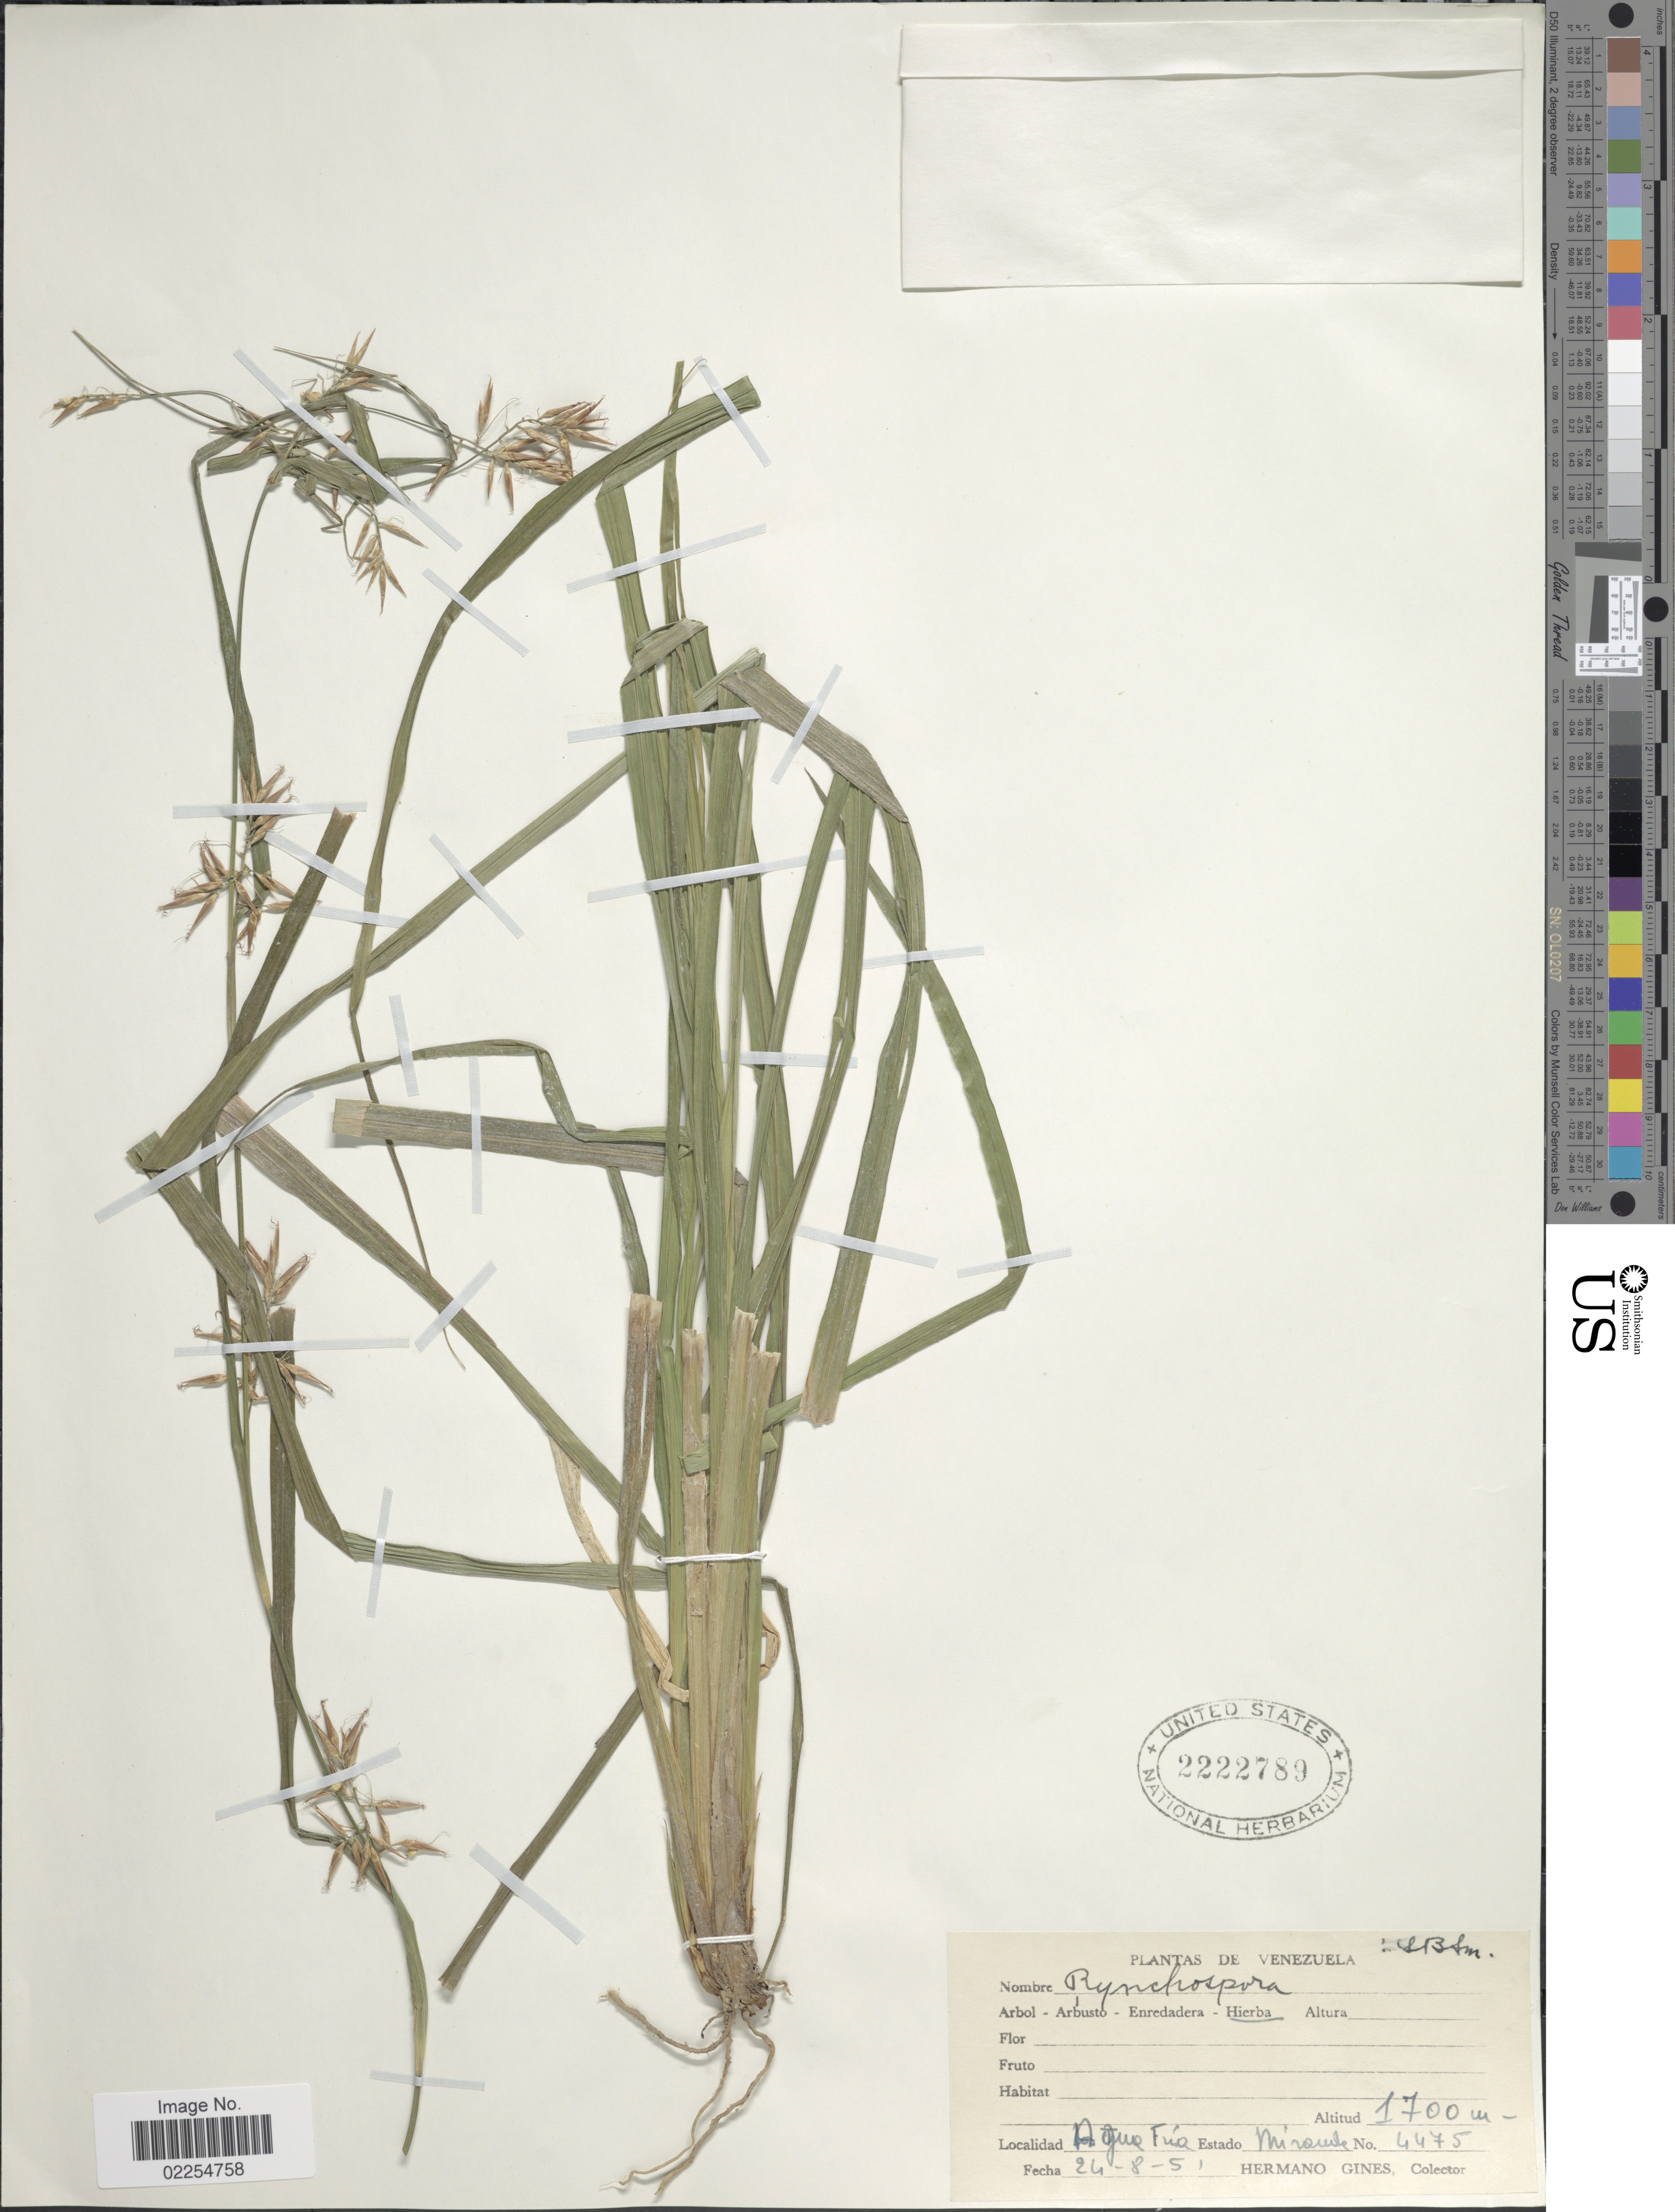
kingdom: Plantae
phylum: Tracheophyta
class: Liliopsida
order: Poales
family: Cyperaceae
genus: Rhynchospora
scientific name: Rhynchospora hieronymi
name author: Boeckeler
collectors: Bro. Gines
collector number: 4475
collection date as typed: Transcribed d/m/y: 24/8/51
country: Venezuela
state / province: Miranda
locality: Agua Fria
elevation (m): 1700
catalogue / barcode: US 2222789